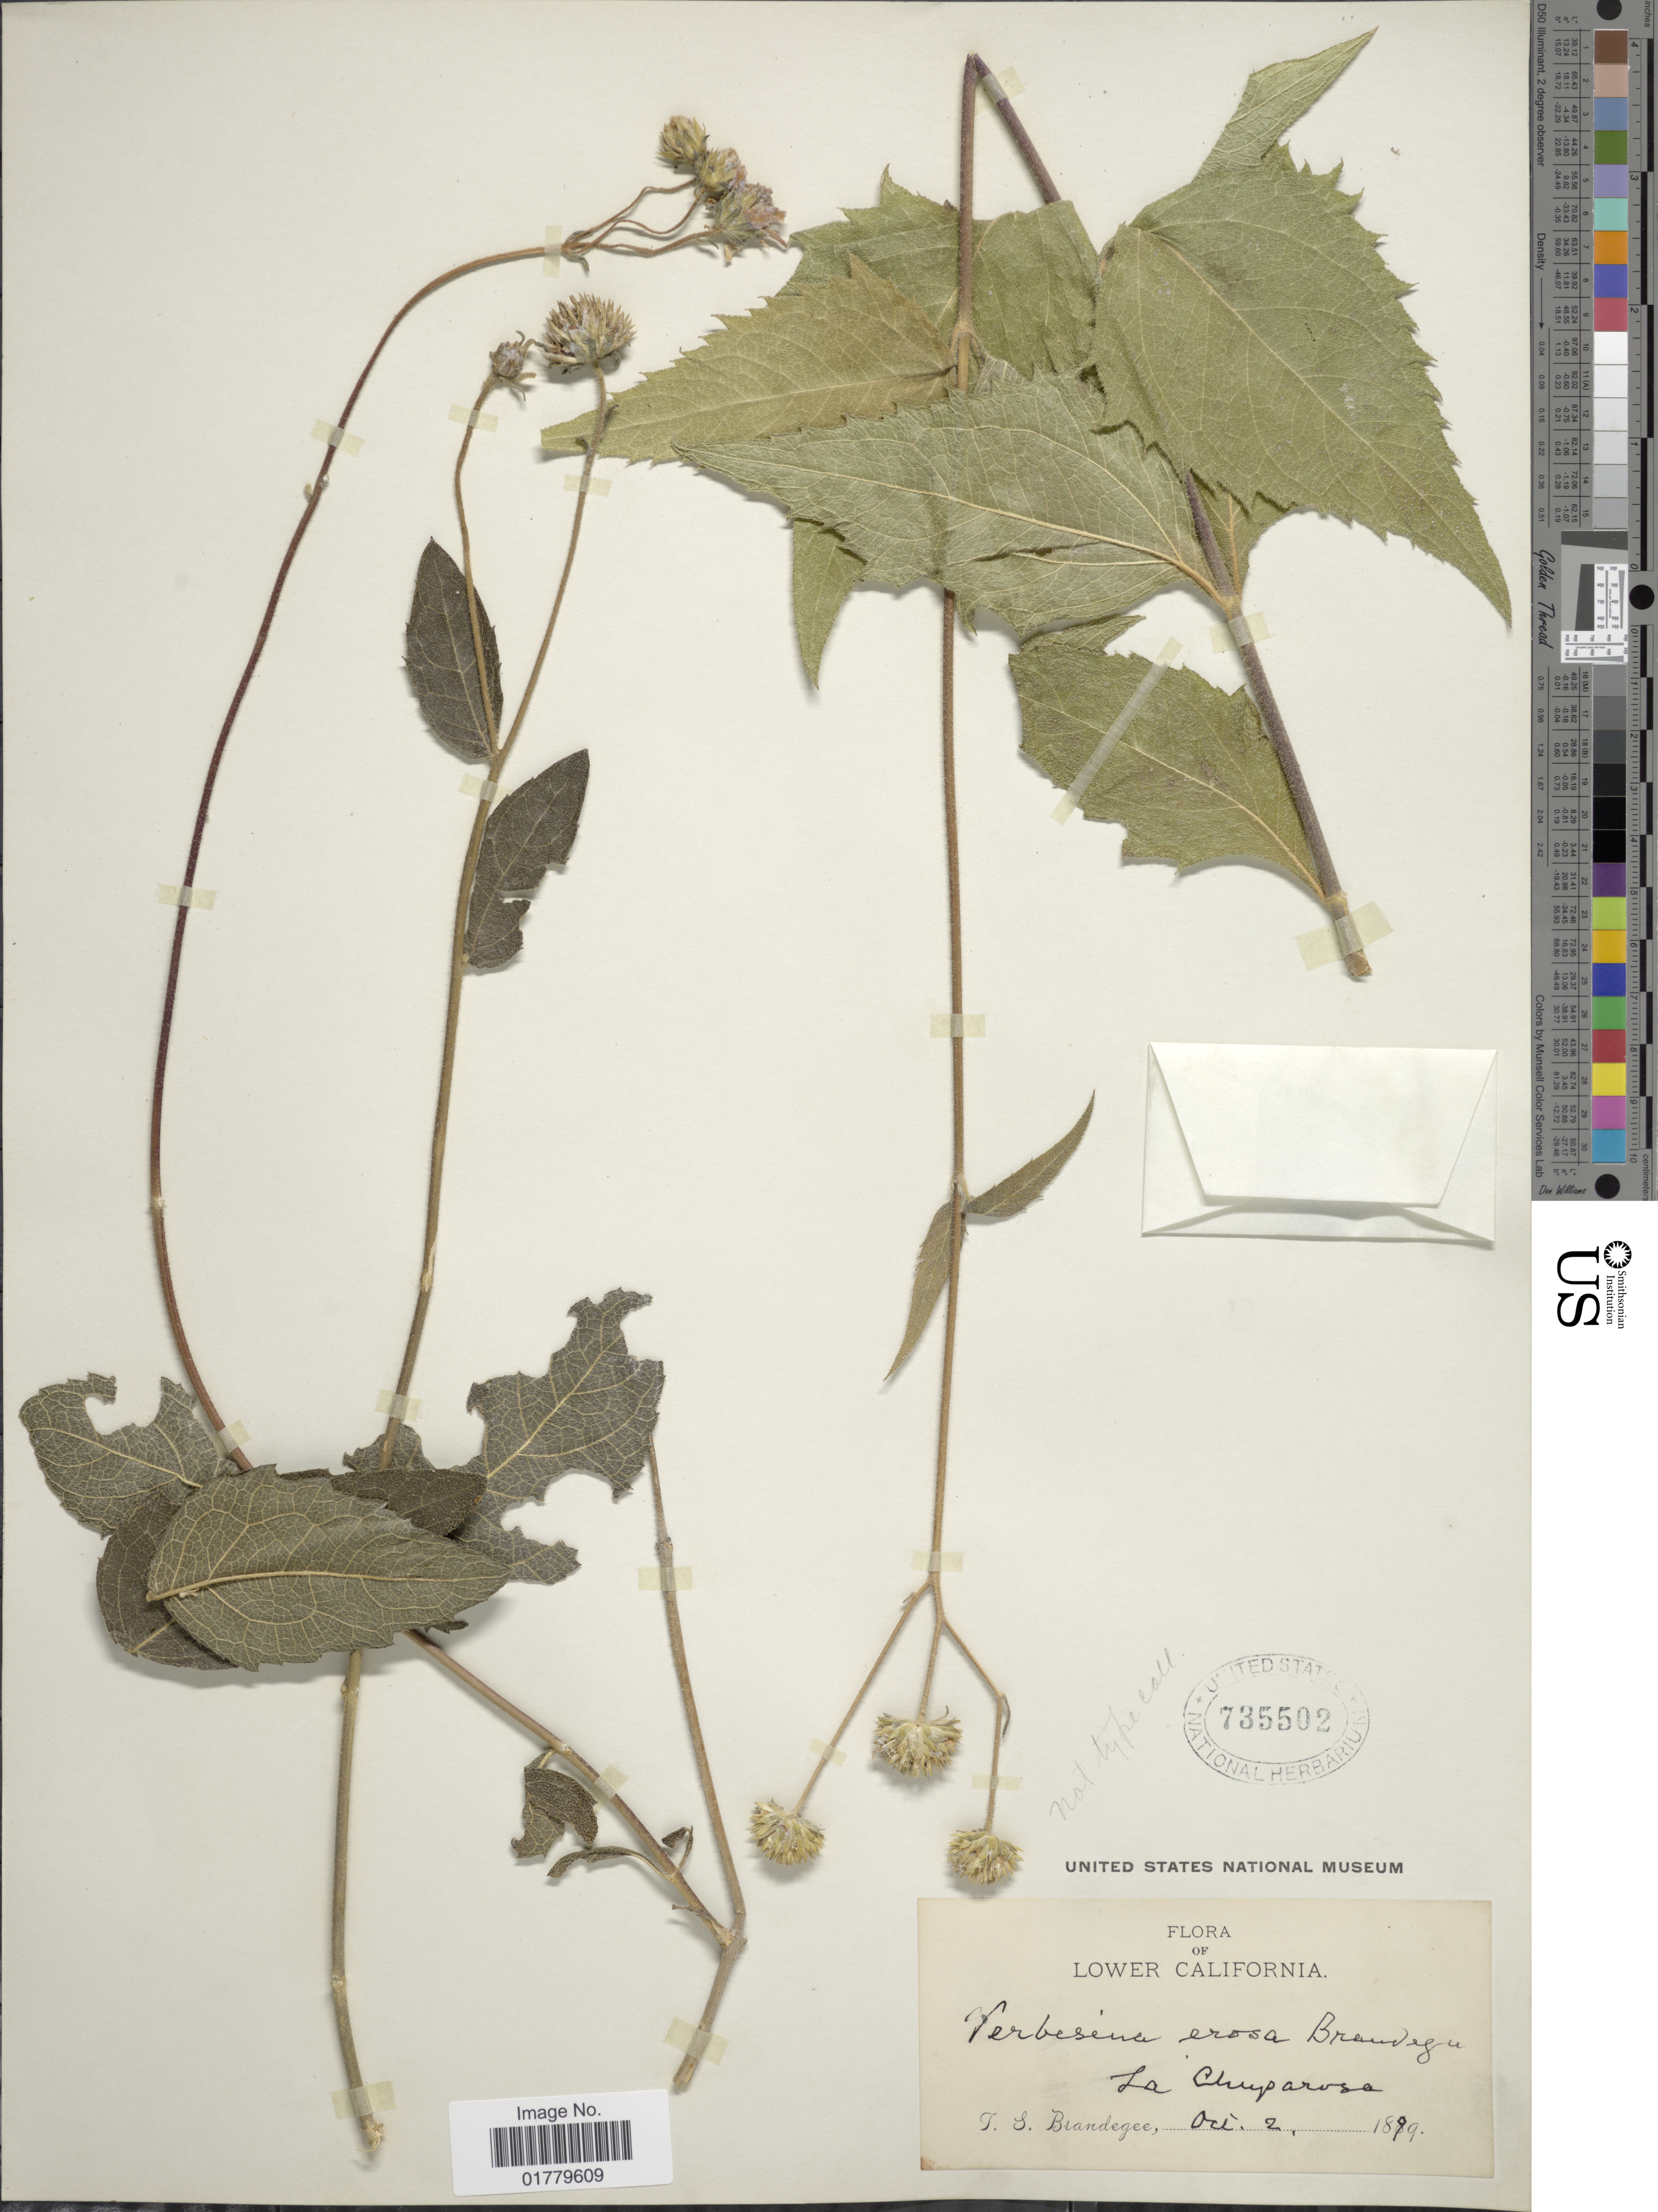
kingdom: Plantae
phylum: Tracheophyta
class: Magnoliopsida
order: Asterales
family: Asteraceae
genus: Verbesina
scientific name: Verbesina erosa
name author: Brandegee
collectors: T. S. Brandegee (herbarium)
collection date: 1899-10-02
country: Mexico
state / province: Baja California Sur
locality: Lower California. La Chuparosa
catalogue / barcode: US 735502